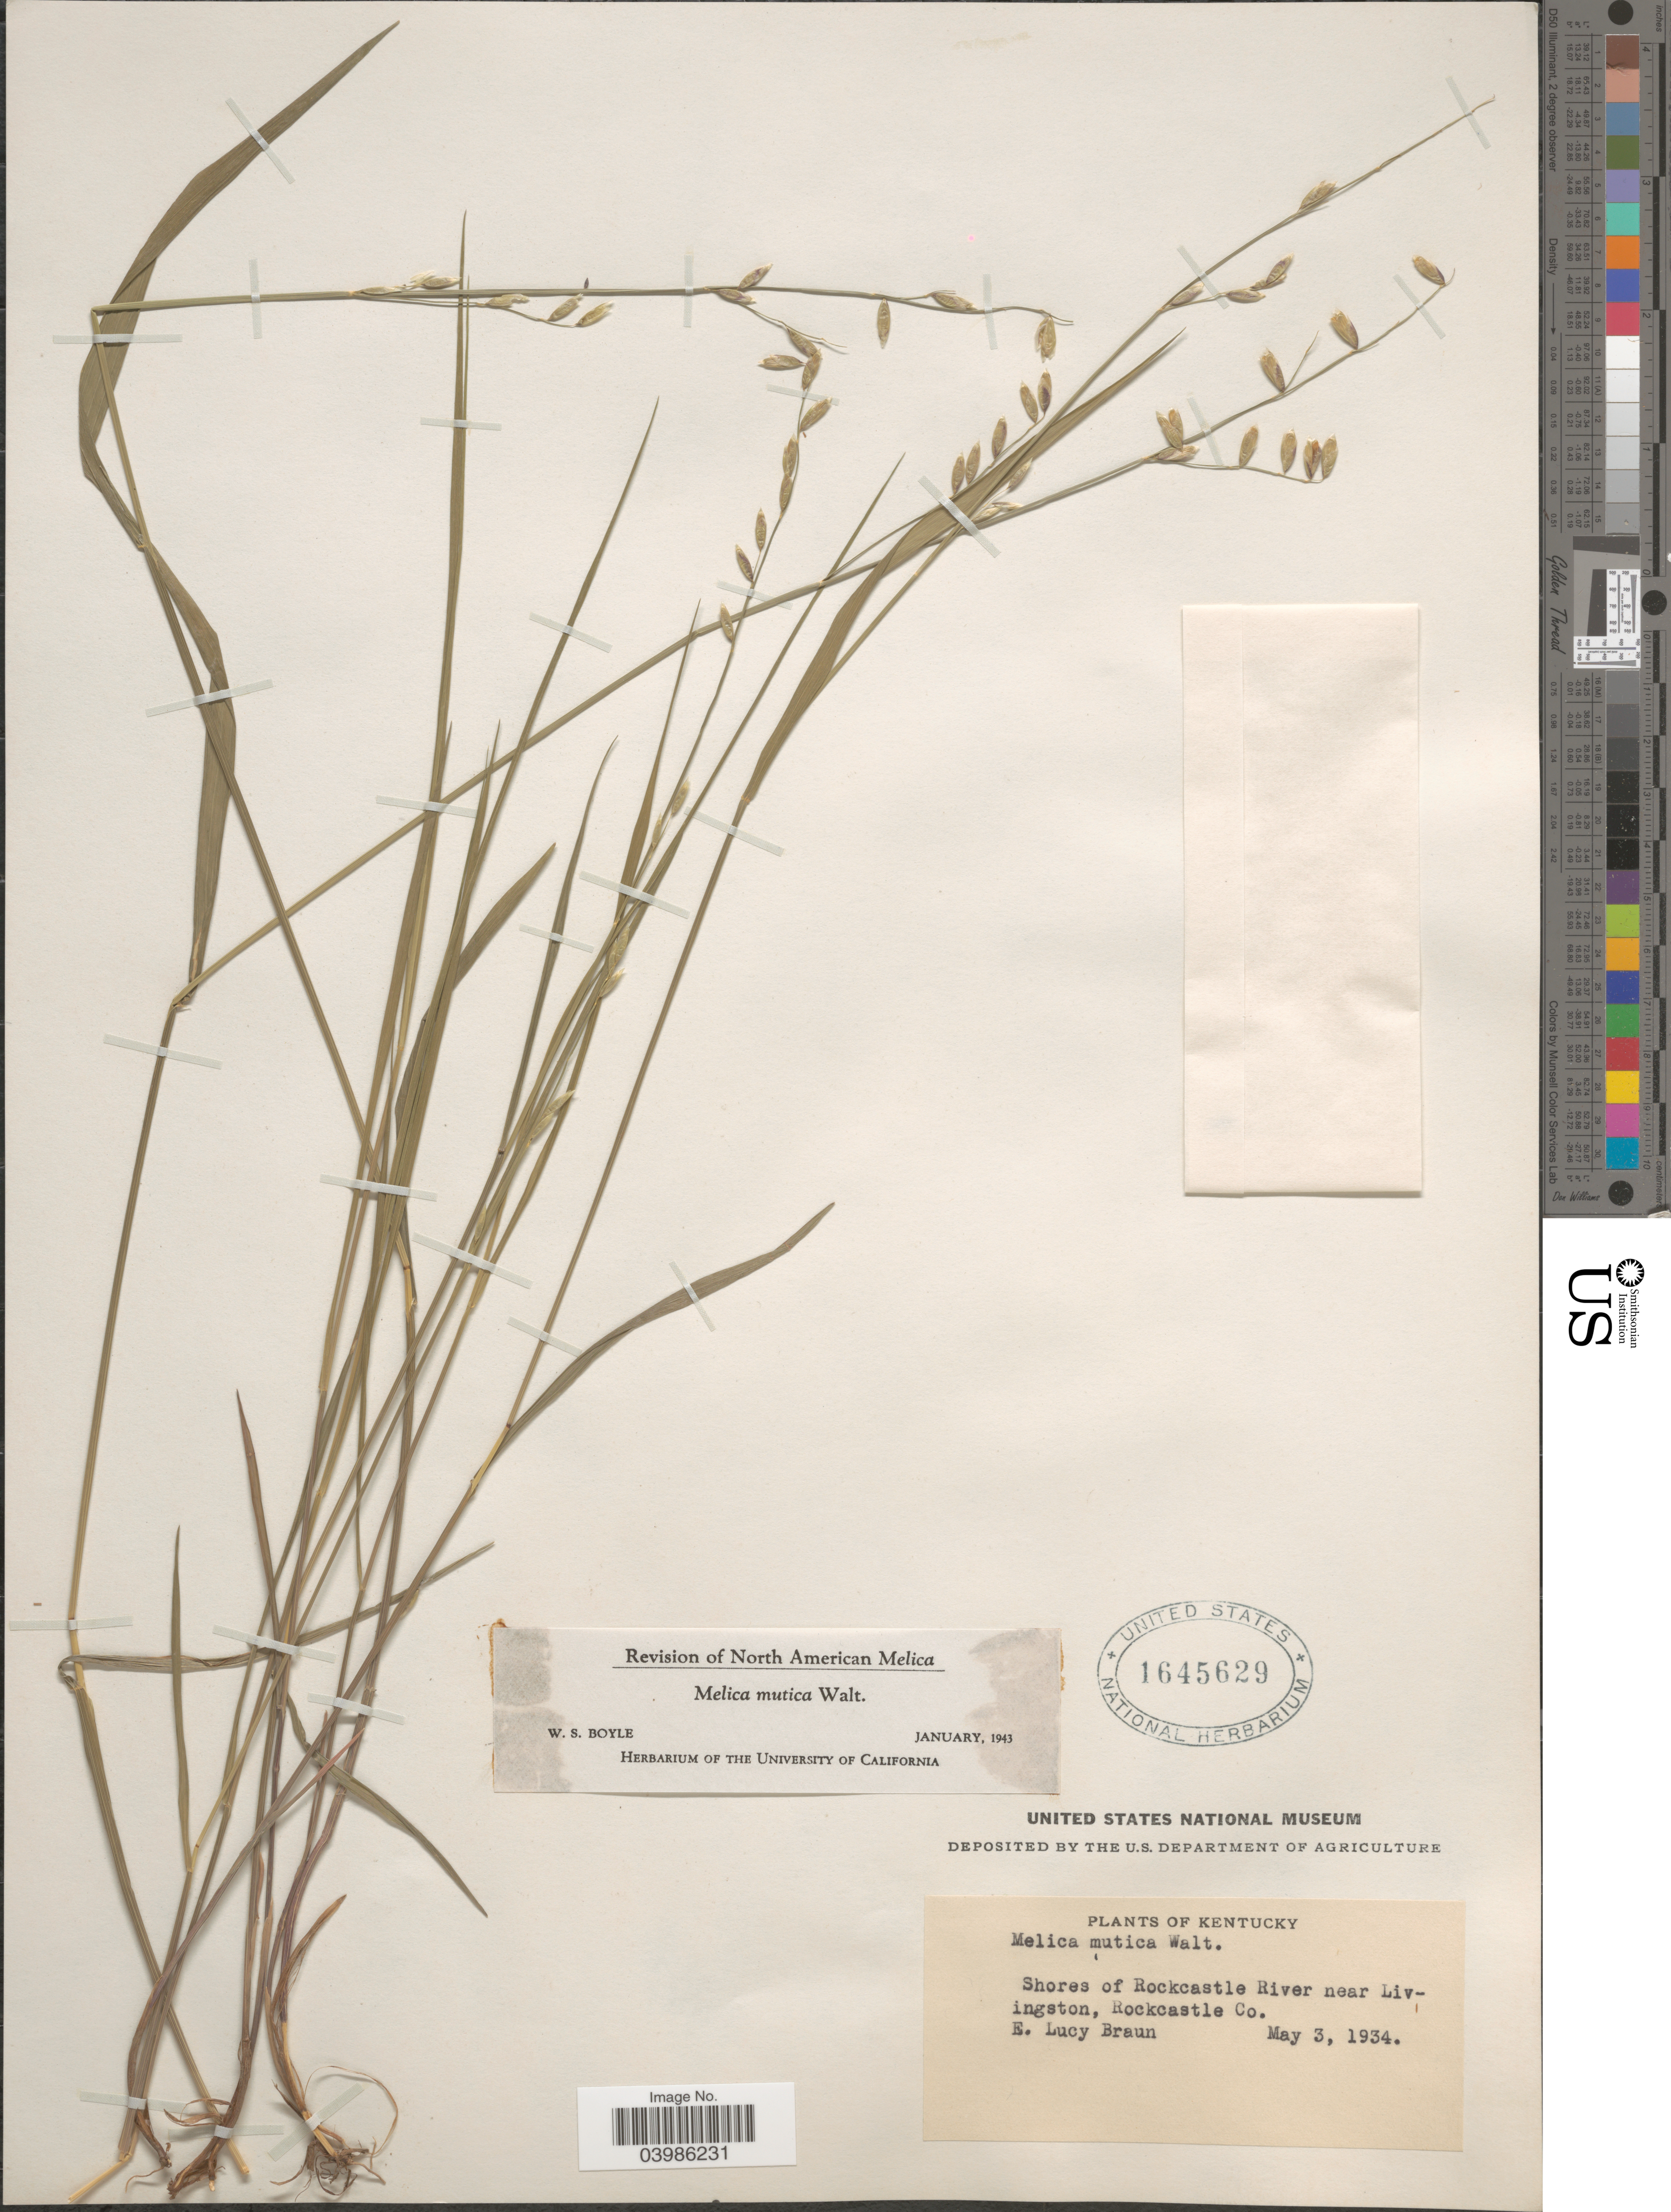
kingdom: Plantae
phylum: Tracheophyta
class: Liliopsida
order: Poales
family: Poaceae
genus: Melica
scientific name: Melica mutica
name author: Walter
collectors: E. L. Braun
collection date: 1934-05-03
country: United States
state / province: Kentucky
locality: Shores of Rockcastle River near Livingston, Rockcastle Co.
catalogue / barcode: US 1645629